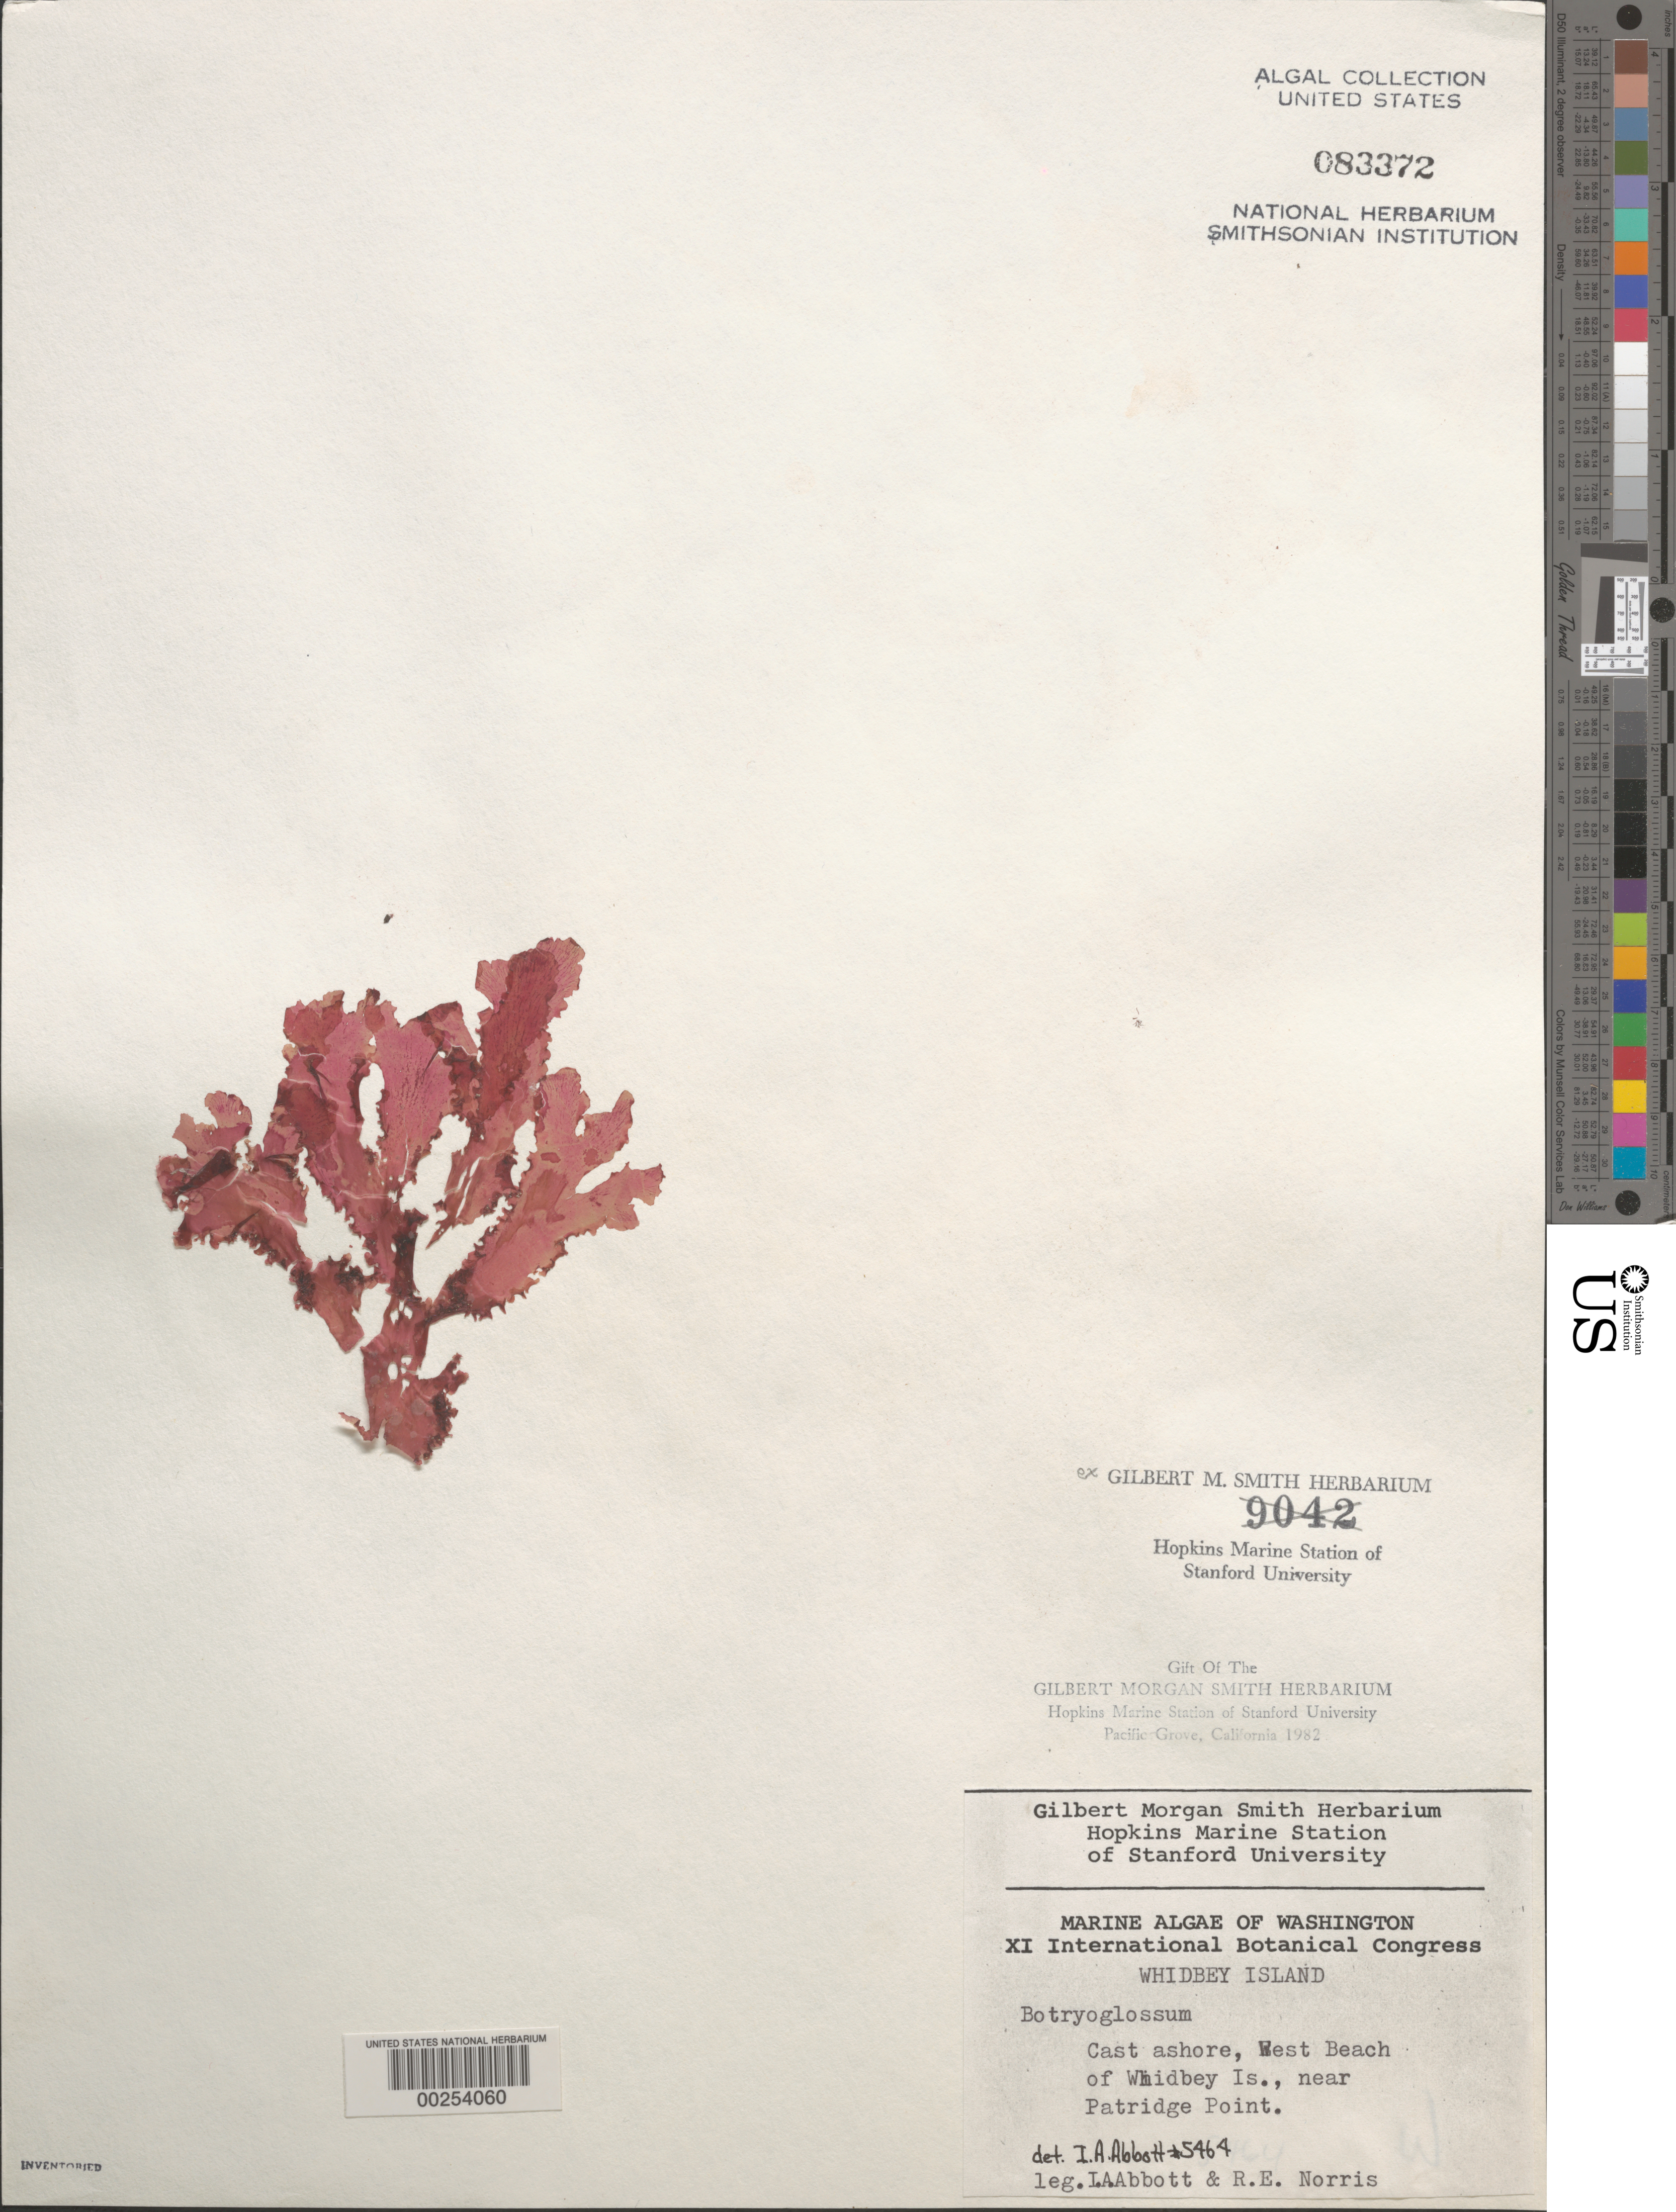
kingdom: Plantae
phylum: Rhodophyta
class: Florideophyceae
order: Ceramiales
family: Delesseriaceae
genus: Botryoglossum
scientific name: Botryoglossum sp.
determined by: Abbott, Isabella A.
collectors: I. A. Abbott & R. E. Norris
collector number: IAA 5464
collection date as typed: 04 Sep 1969 TO 07 Sep 1969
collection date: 1969-09-04/1969-09-07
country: United States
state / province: Washington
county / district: Island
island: Whidbey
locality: West Beach, near Partridge Point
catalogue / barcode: US 83372